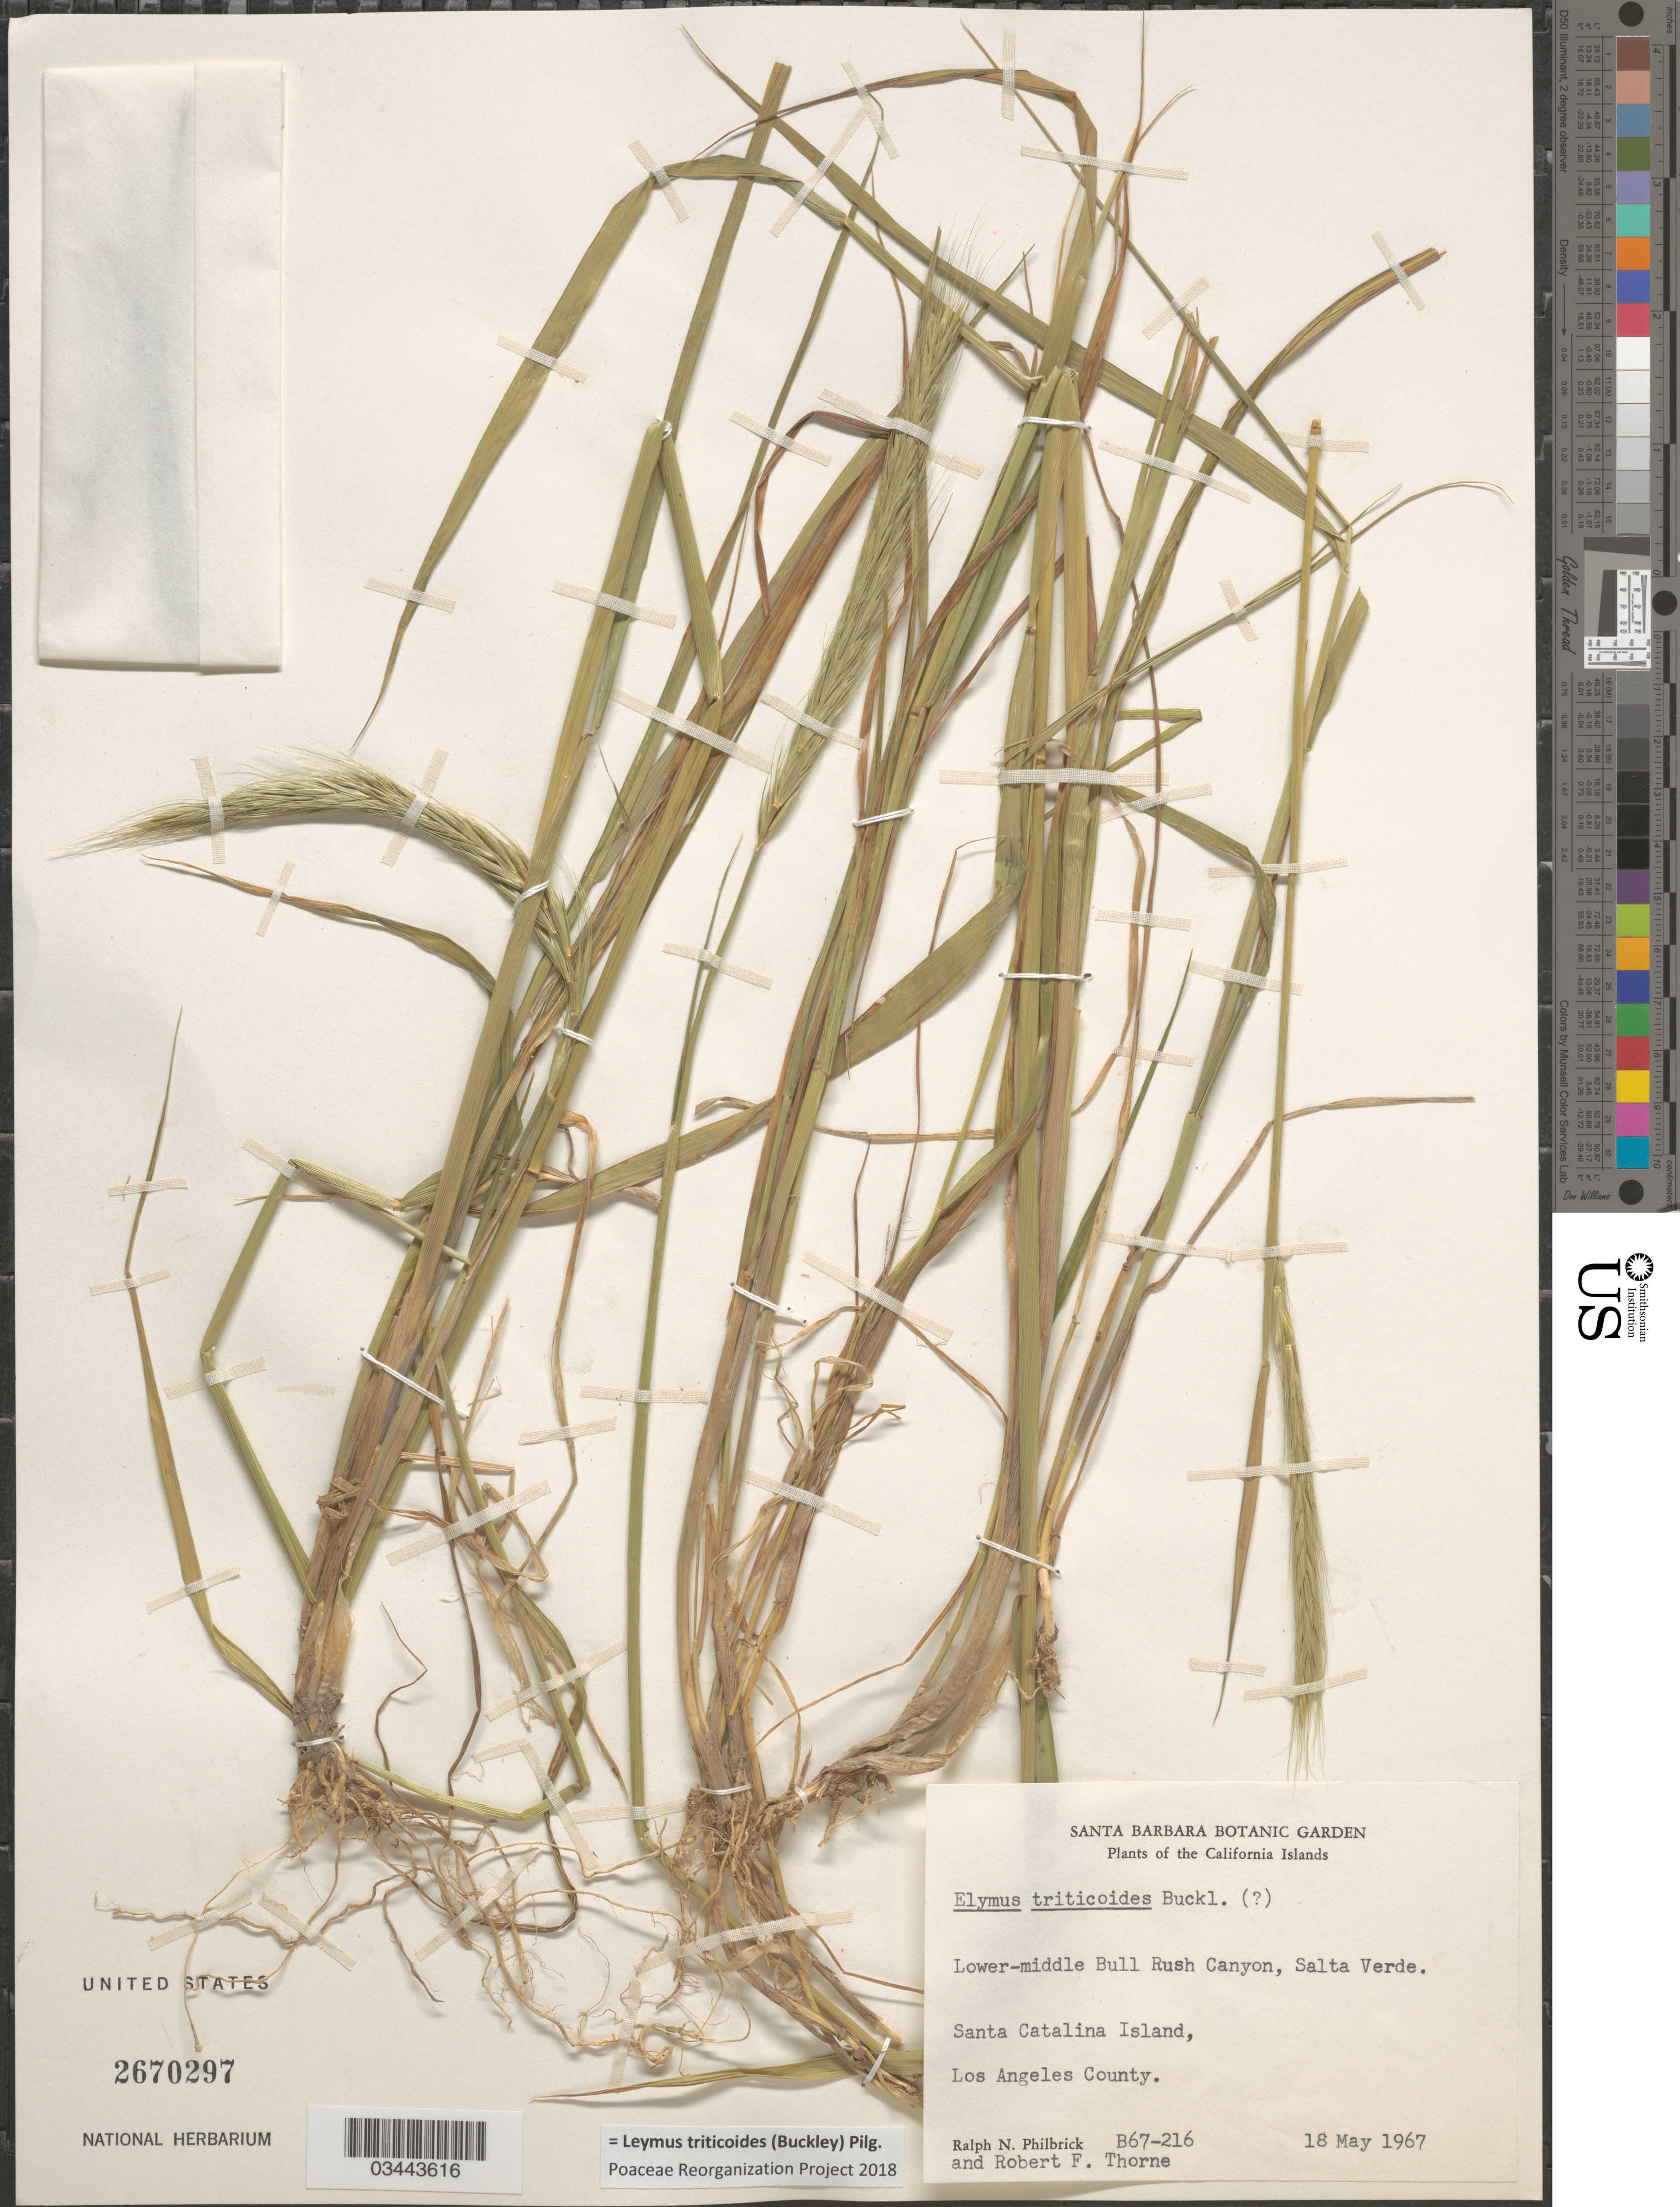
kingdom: Plantae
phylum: Tracheophyta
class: Liliopsida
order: Poales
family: Poaceae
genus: Leymus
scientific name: Leymus triticoides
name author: (Buckley) Pilg.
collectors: R. Philbrick & R. F. Thorne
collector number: B67-216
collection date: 1967-05-18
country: United States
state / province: California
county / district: Los Angeles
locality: California Islands. Lower-middle Bull Rush Canyon, Salta Verde. Santa Catalina Island, Los Angeles County.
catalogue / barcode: US 2670297